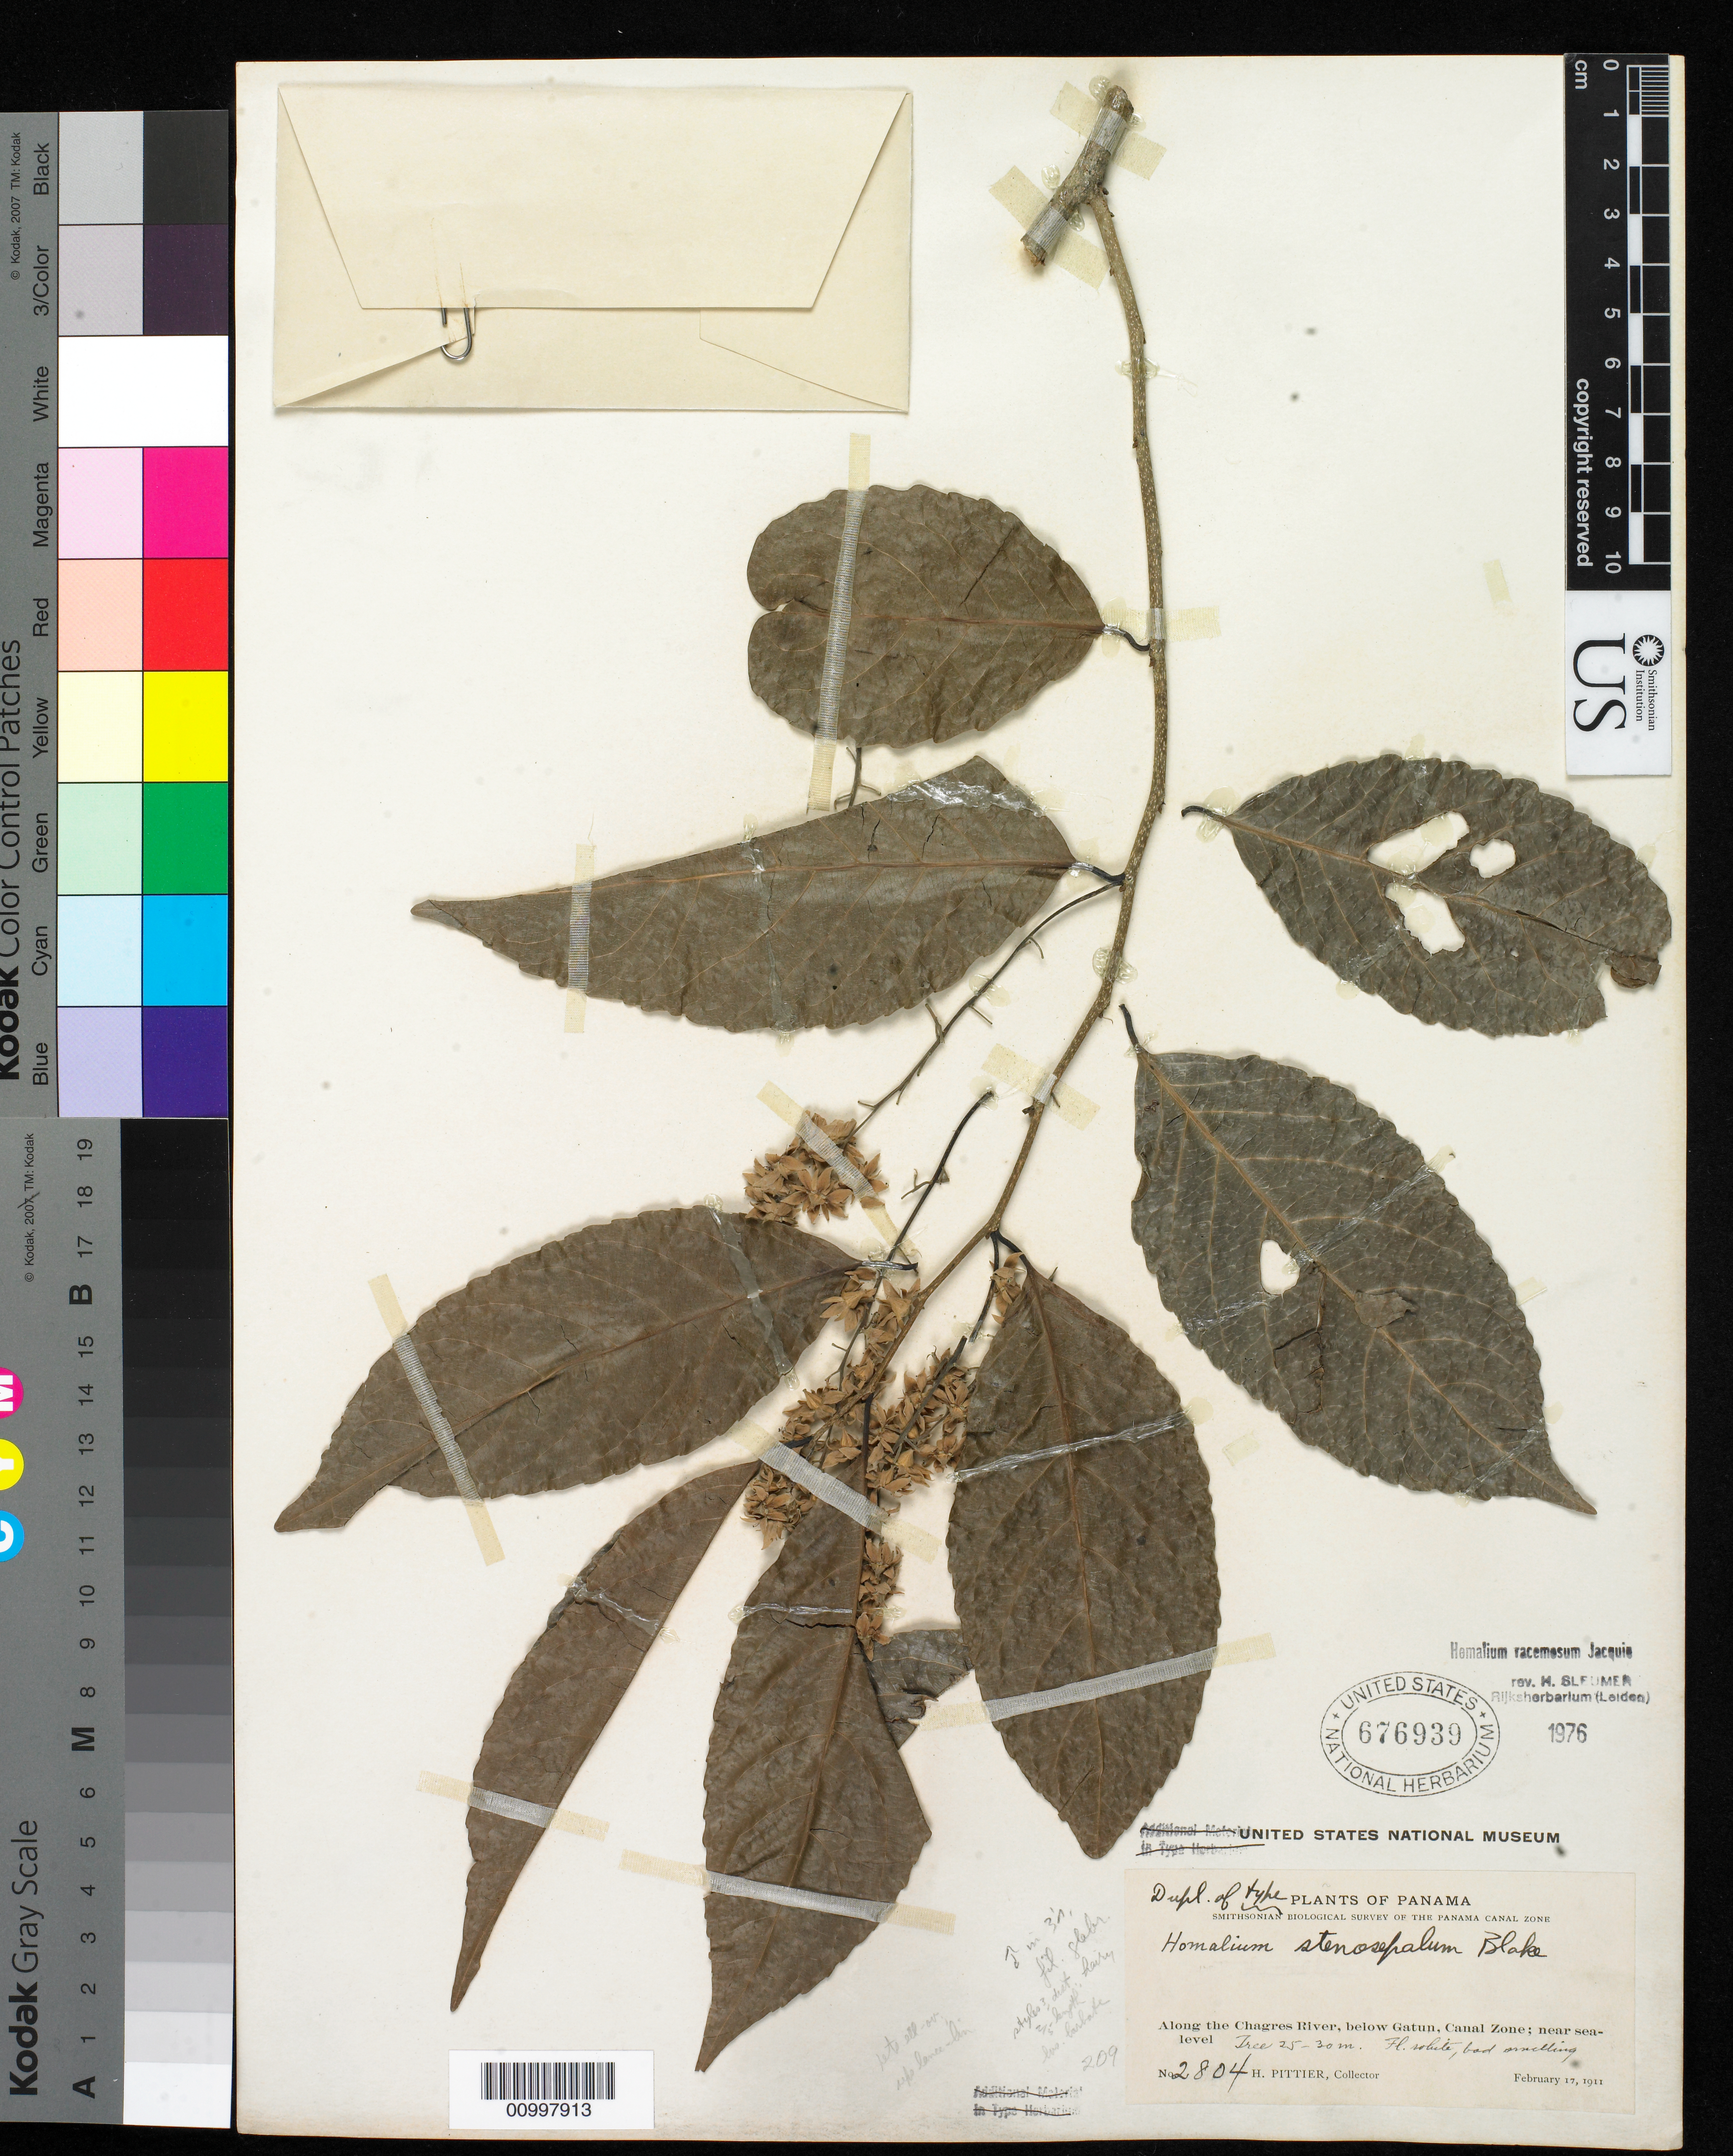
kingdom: Plantae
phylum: Tracheophyta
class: Magnoliopsida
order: Malpighiales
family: Salicaceae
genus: Homalium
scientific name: Homalium stenosepalum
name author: S.F. Blake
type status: Isotype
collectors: H. F. Pittier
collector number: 2804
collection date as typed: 17 Feb 1911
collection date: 1911-02-17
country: Panama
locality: Along the Chagres River, below Gatun, Canal Zone; near sea level.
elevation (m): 0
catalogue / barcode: US 676939